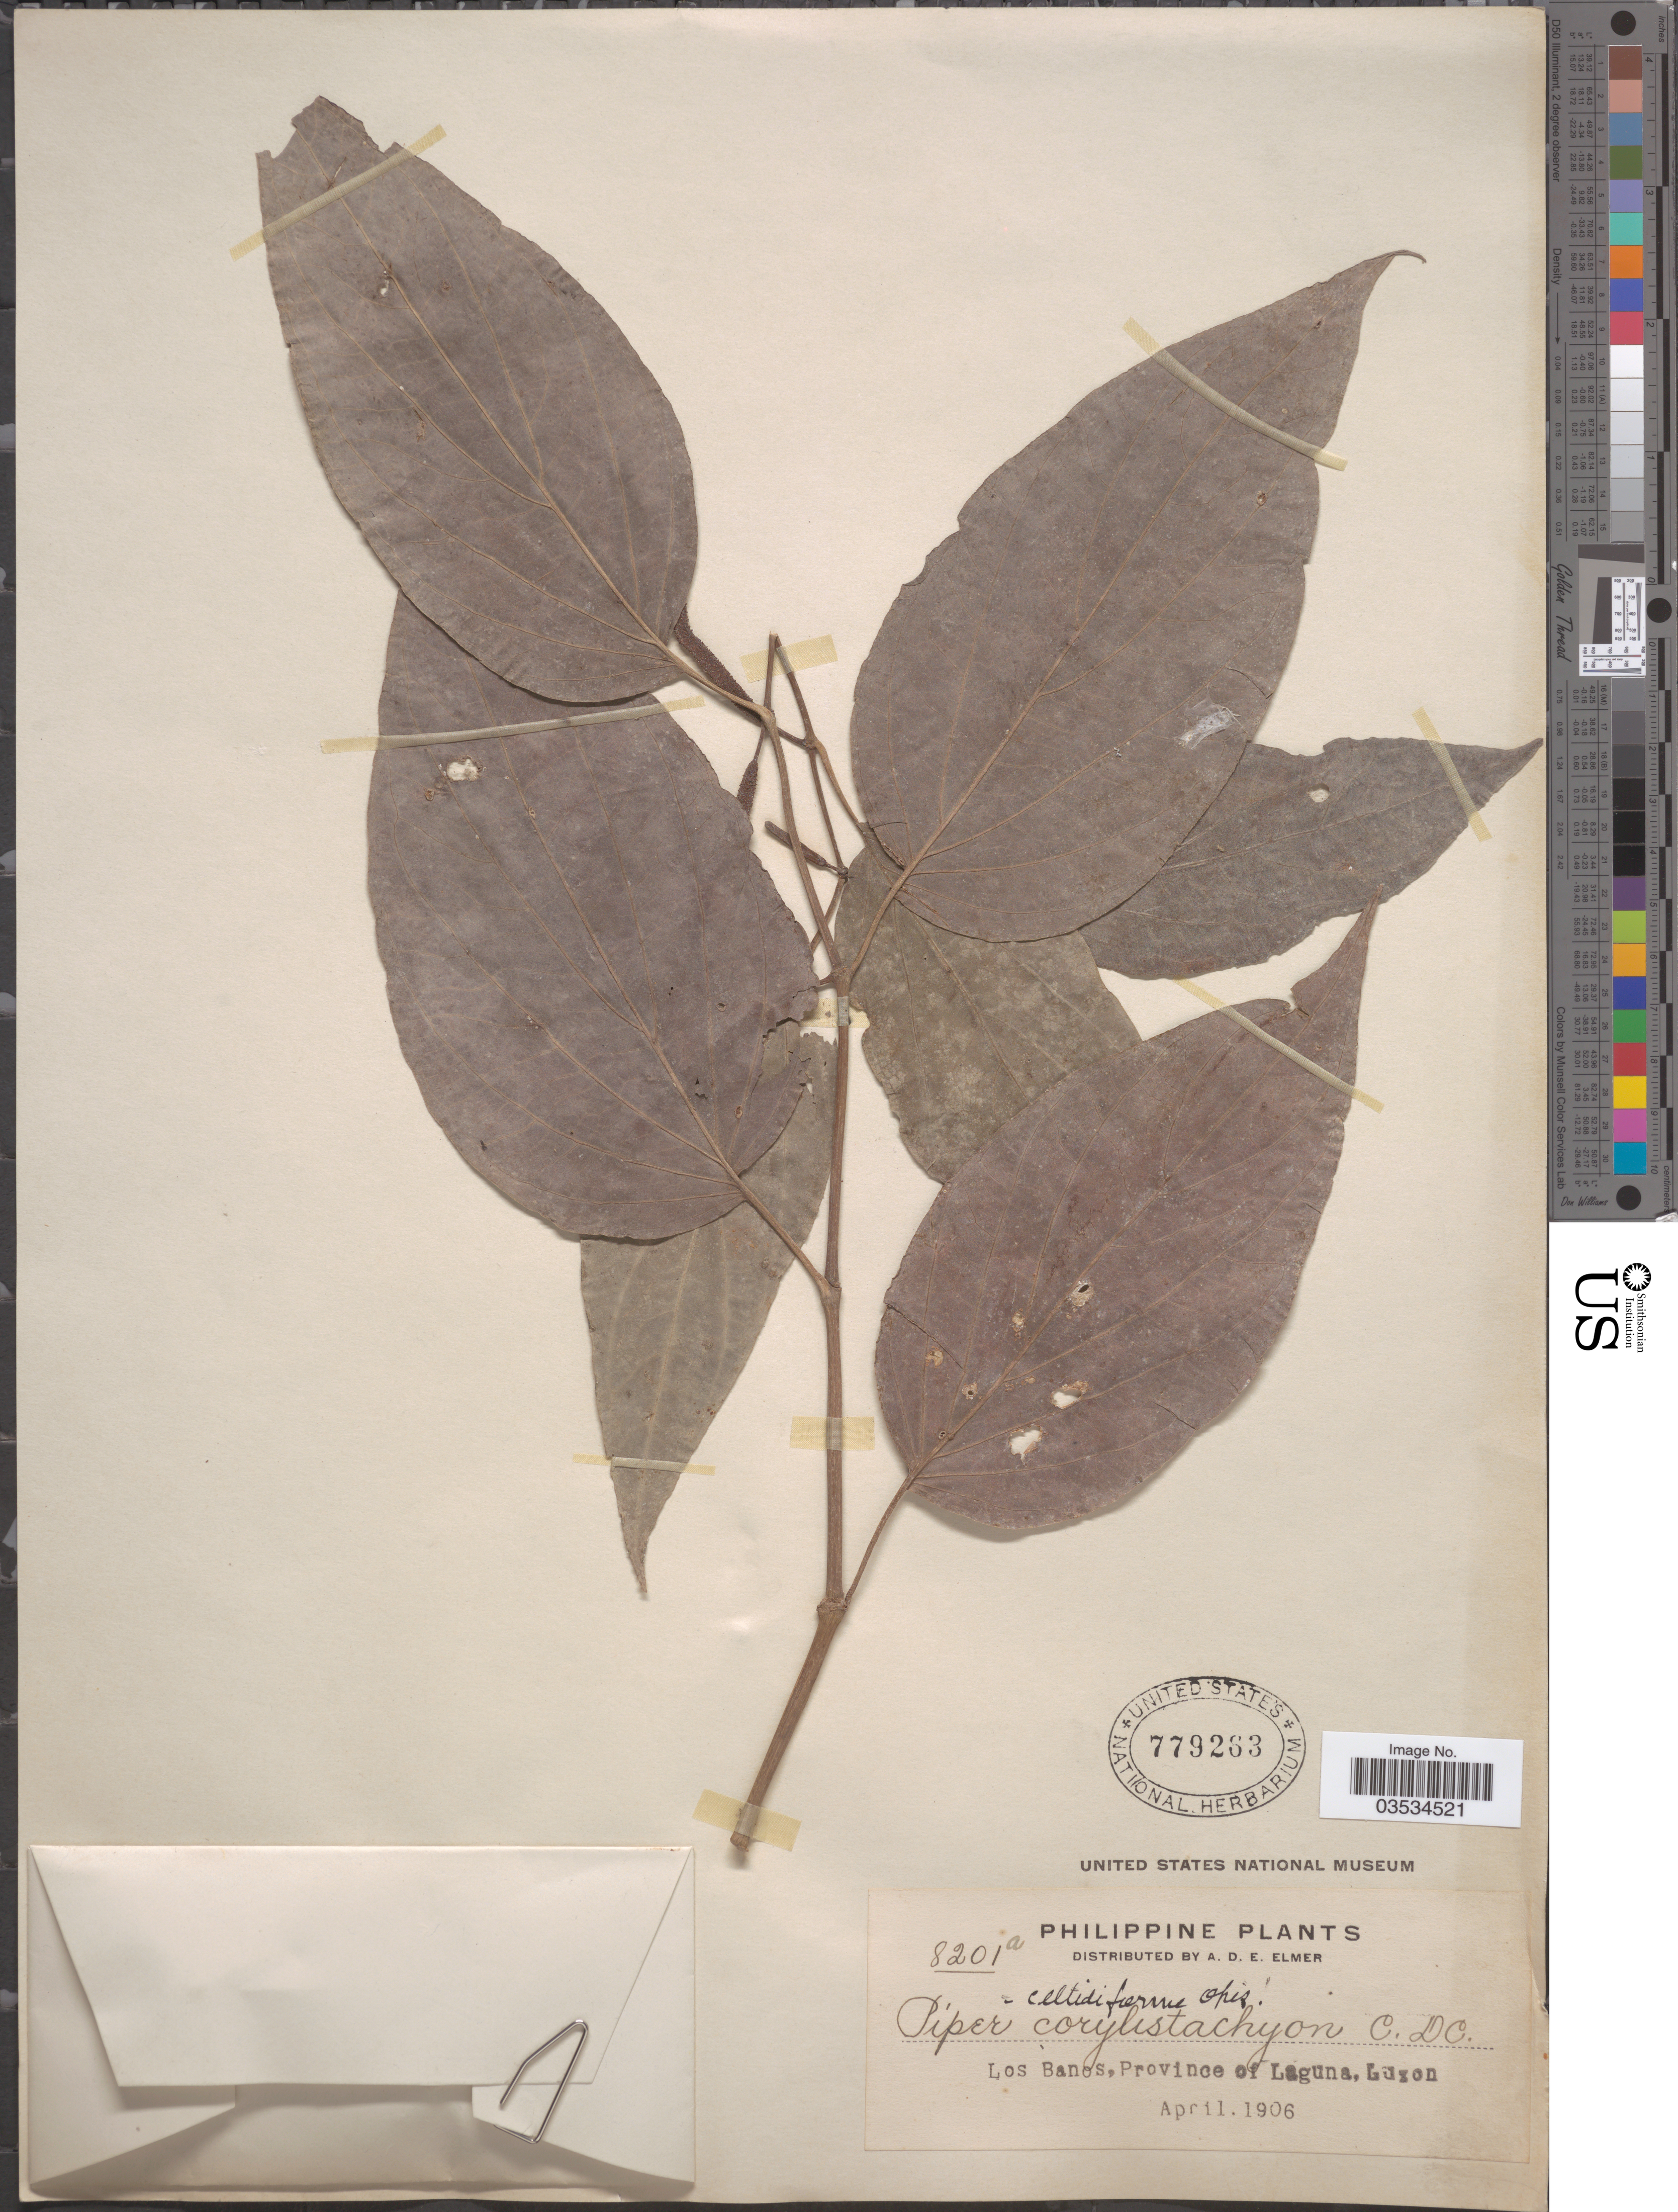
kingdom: Plantae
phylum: Tracheophyta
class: Magnoliopsida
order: Piperales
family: Piperaceae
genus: Piper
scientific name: Piper celtidiforme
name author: Opiz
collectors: A. D. E. Elmer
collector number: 8201a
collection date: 1906-04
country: Philippines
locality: Los Banos, Province of Laguna, Luzon.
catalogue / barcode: US 779263